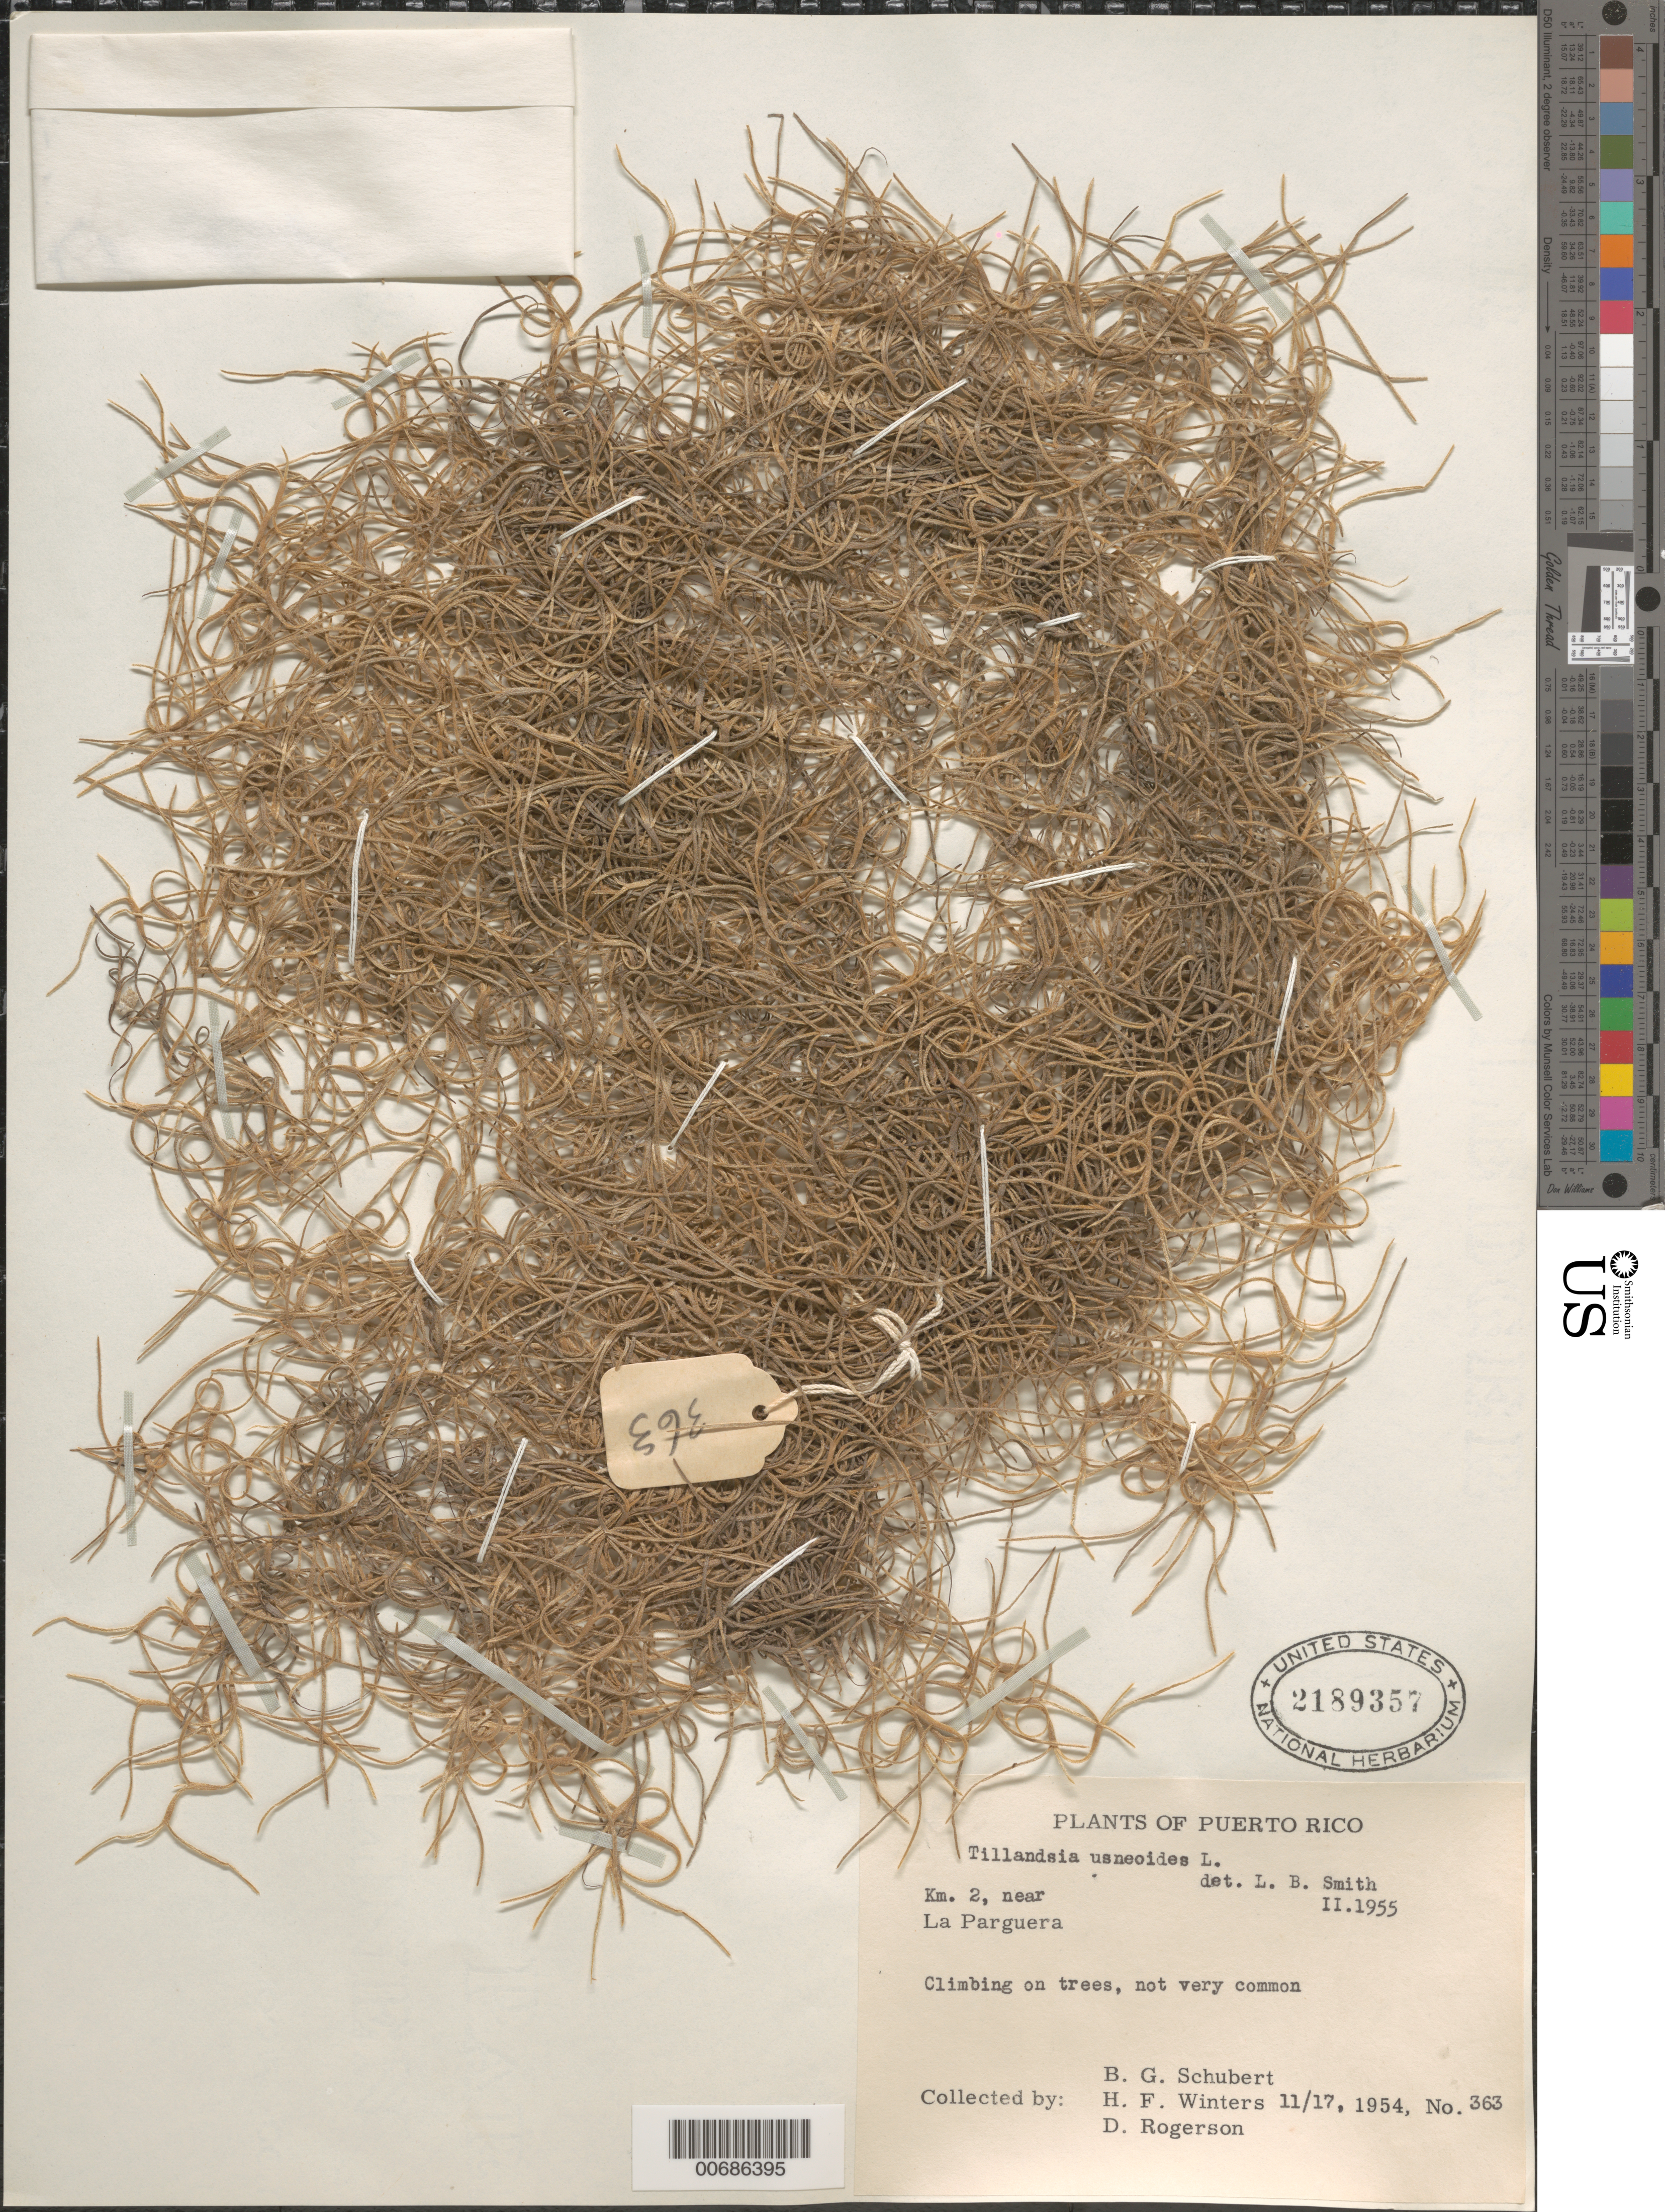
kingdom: Plantae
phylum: Tracheophyta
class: Liliopsida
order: Poales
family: Bromeliaceae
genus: Tillandsia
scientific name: Tillandsia usneoides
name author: (L.) L.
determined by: Smith, Lyman B., (US), NMNH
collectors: B. Schubert, H. Winters & D. Rogerson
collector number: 363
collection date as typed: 17 Nov 1954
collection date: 1954-11-17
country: Puerto Rico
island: Greater Antilles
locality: La Parguera, km. 2, near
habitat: climbing on trees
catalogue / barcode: US 2189357